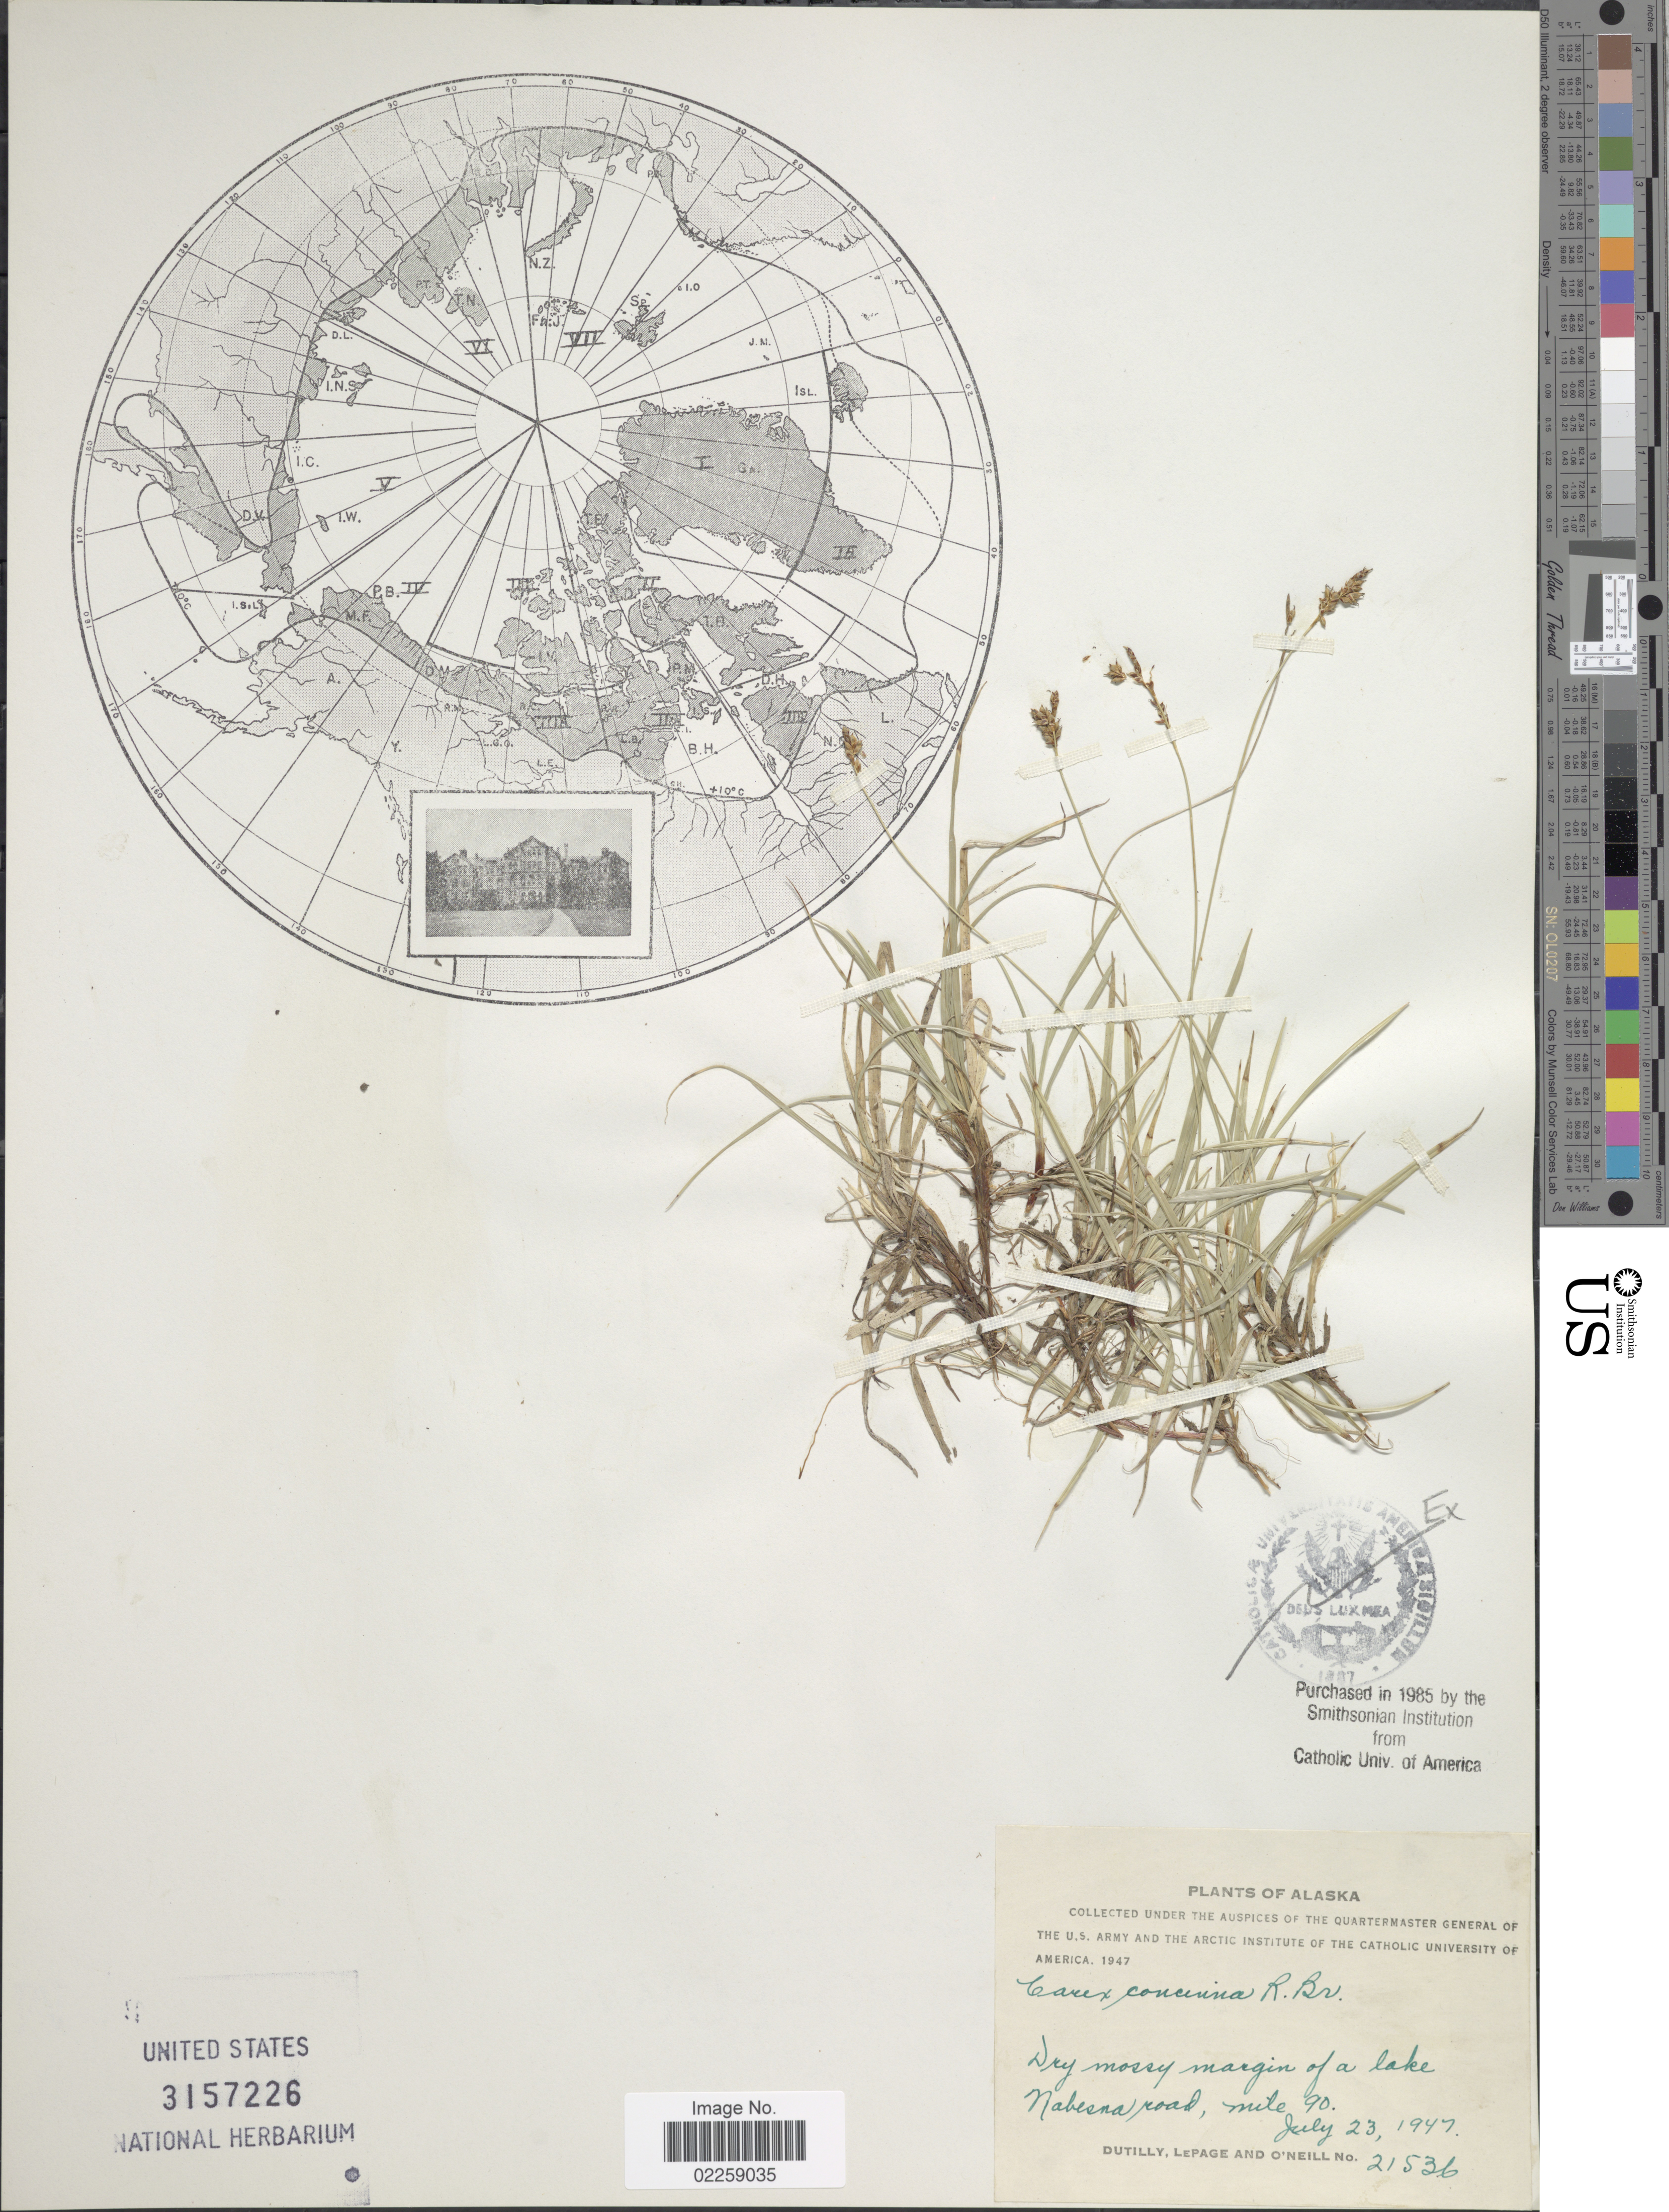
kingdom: Plantae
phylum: Tracheophyta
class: Liliopsida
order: Poales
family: Cyperaceae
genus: Carex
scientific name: Carex concinna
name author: R. Br.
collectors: -. Dutilly, -. LePage & O' Neill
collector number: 21536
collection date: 1947-07-23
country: United States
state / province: Alaska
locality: Dry mossy margin of a lake Nabesna road, mile 90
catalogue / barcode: US 3157226